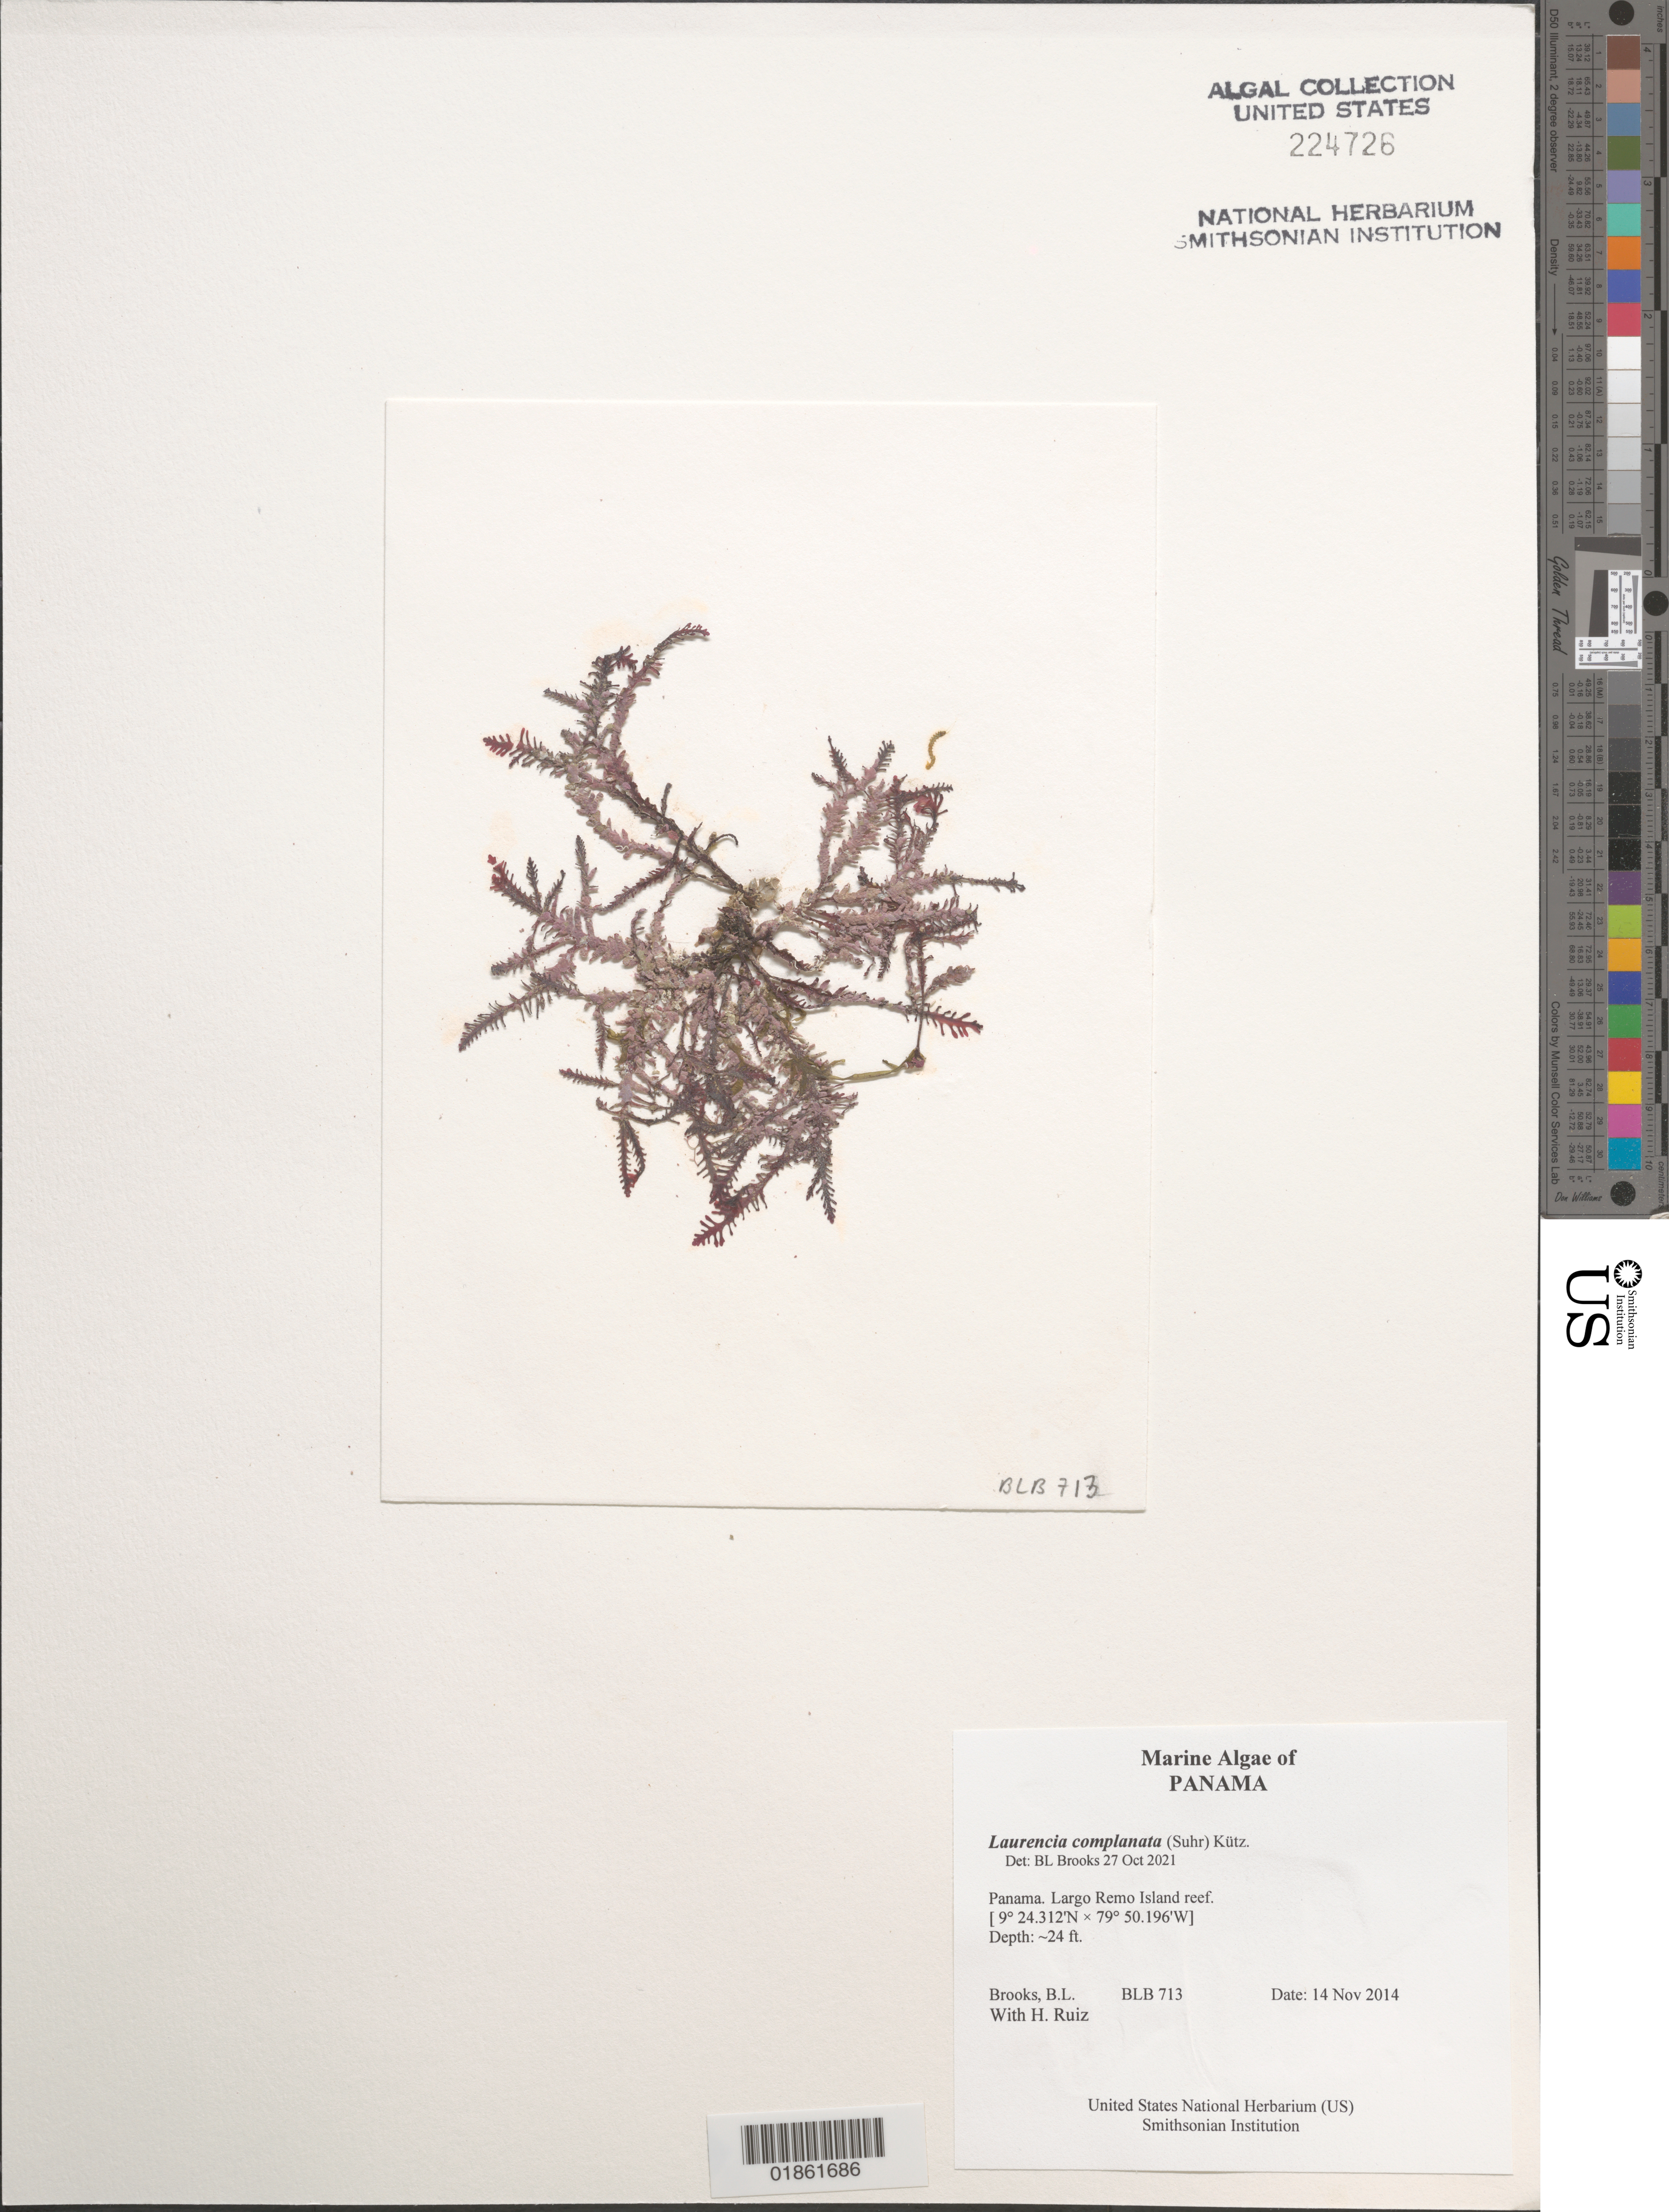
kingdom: Plantae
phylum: Rhodophyta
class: Florideophyceae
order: Ceramiales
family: Rhodomelaceae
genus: Laurencia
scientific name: Laurencia complanata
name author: (Suhr) Kütz.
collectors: B. Brooks & H. Ruiz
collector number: BLB713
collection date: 2014-11-14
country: Panama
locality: Largo Remo Island reef.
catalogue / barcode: US 224726